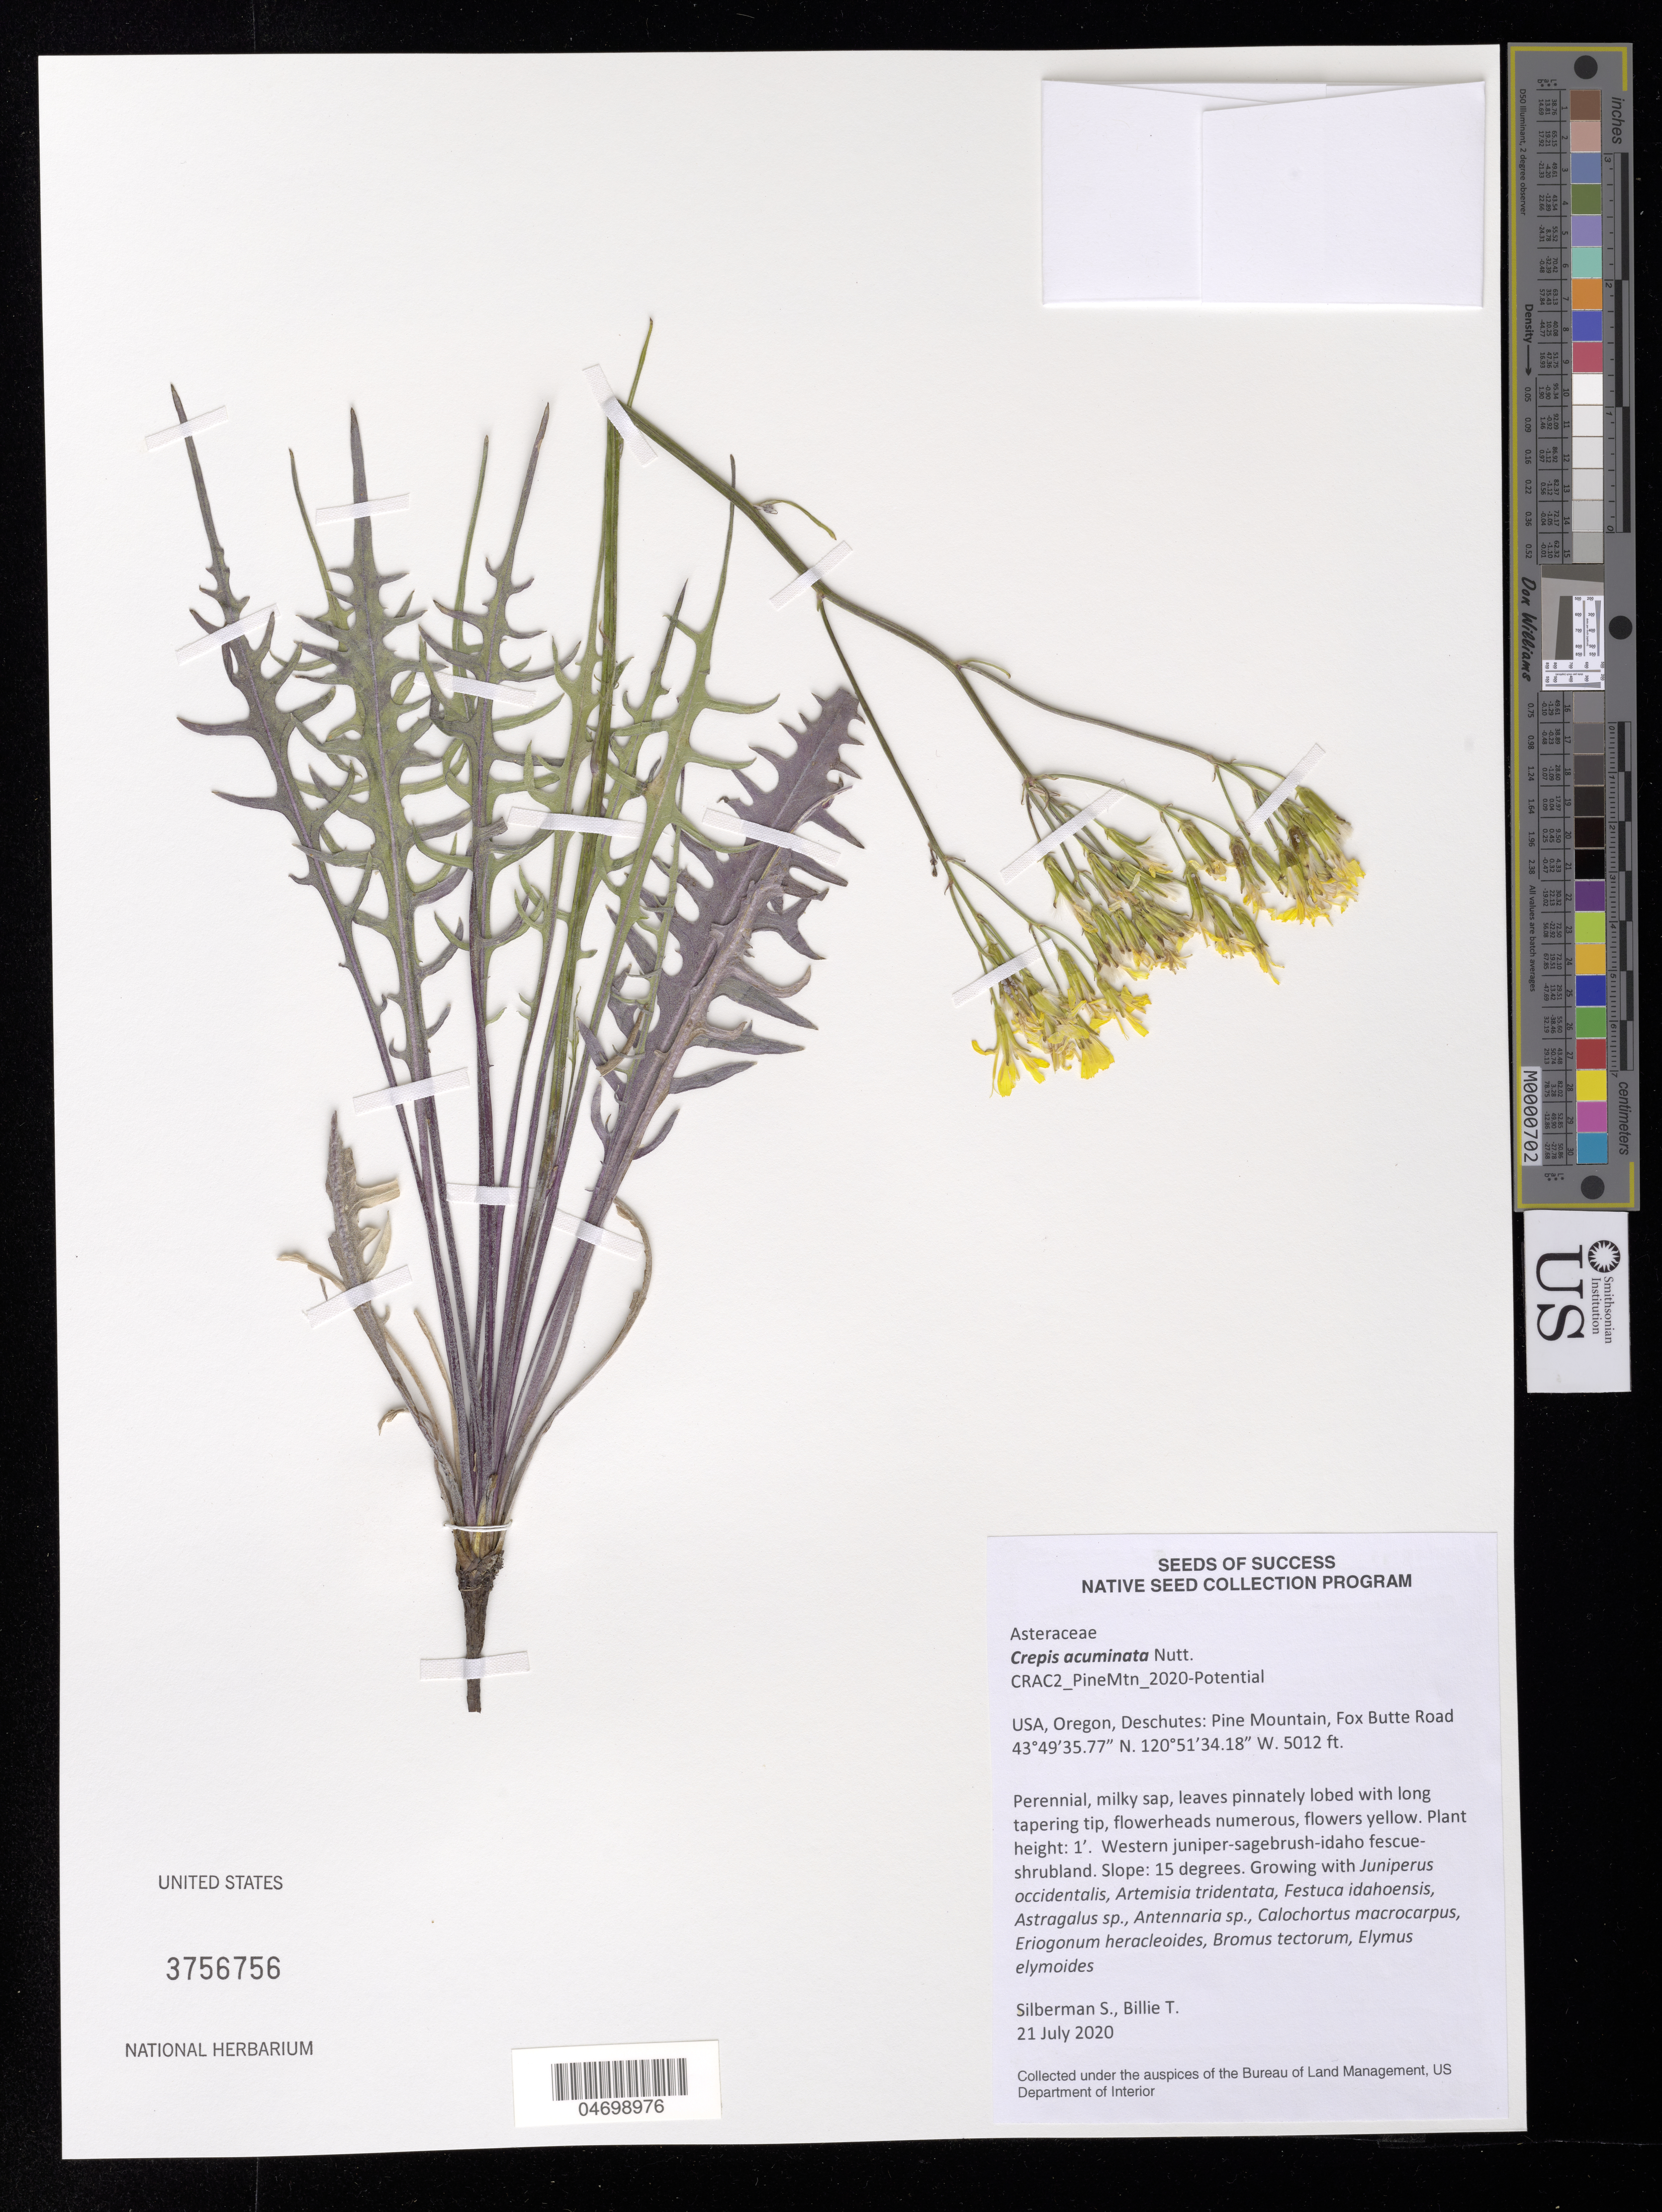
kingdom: Plantae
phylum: Tracheophyta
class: Magnoliopsida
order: Asterales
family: Asteraceae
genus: Crepis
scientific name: Crepis acuminata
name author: Nutt.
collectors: S. Silberman & T. Billie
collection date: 2020-07-21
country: United States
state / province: Oregon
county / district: Deschutes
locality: Pine Mtn, Fox Butte Road.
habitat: Western juniper-sagebrush-idaho fescue-shrubland. With Juniperus occidentalis, Artemisia tridentata, Bromus tectorum, etc.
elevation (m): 1528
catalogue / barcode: US 4698976